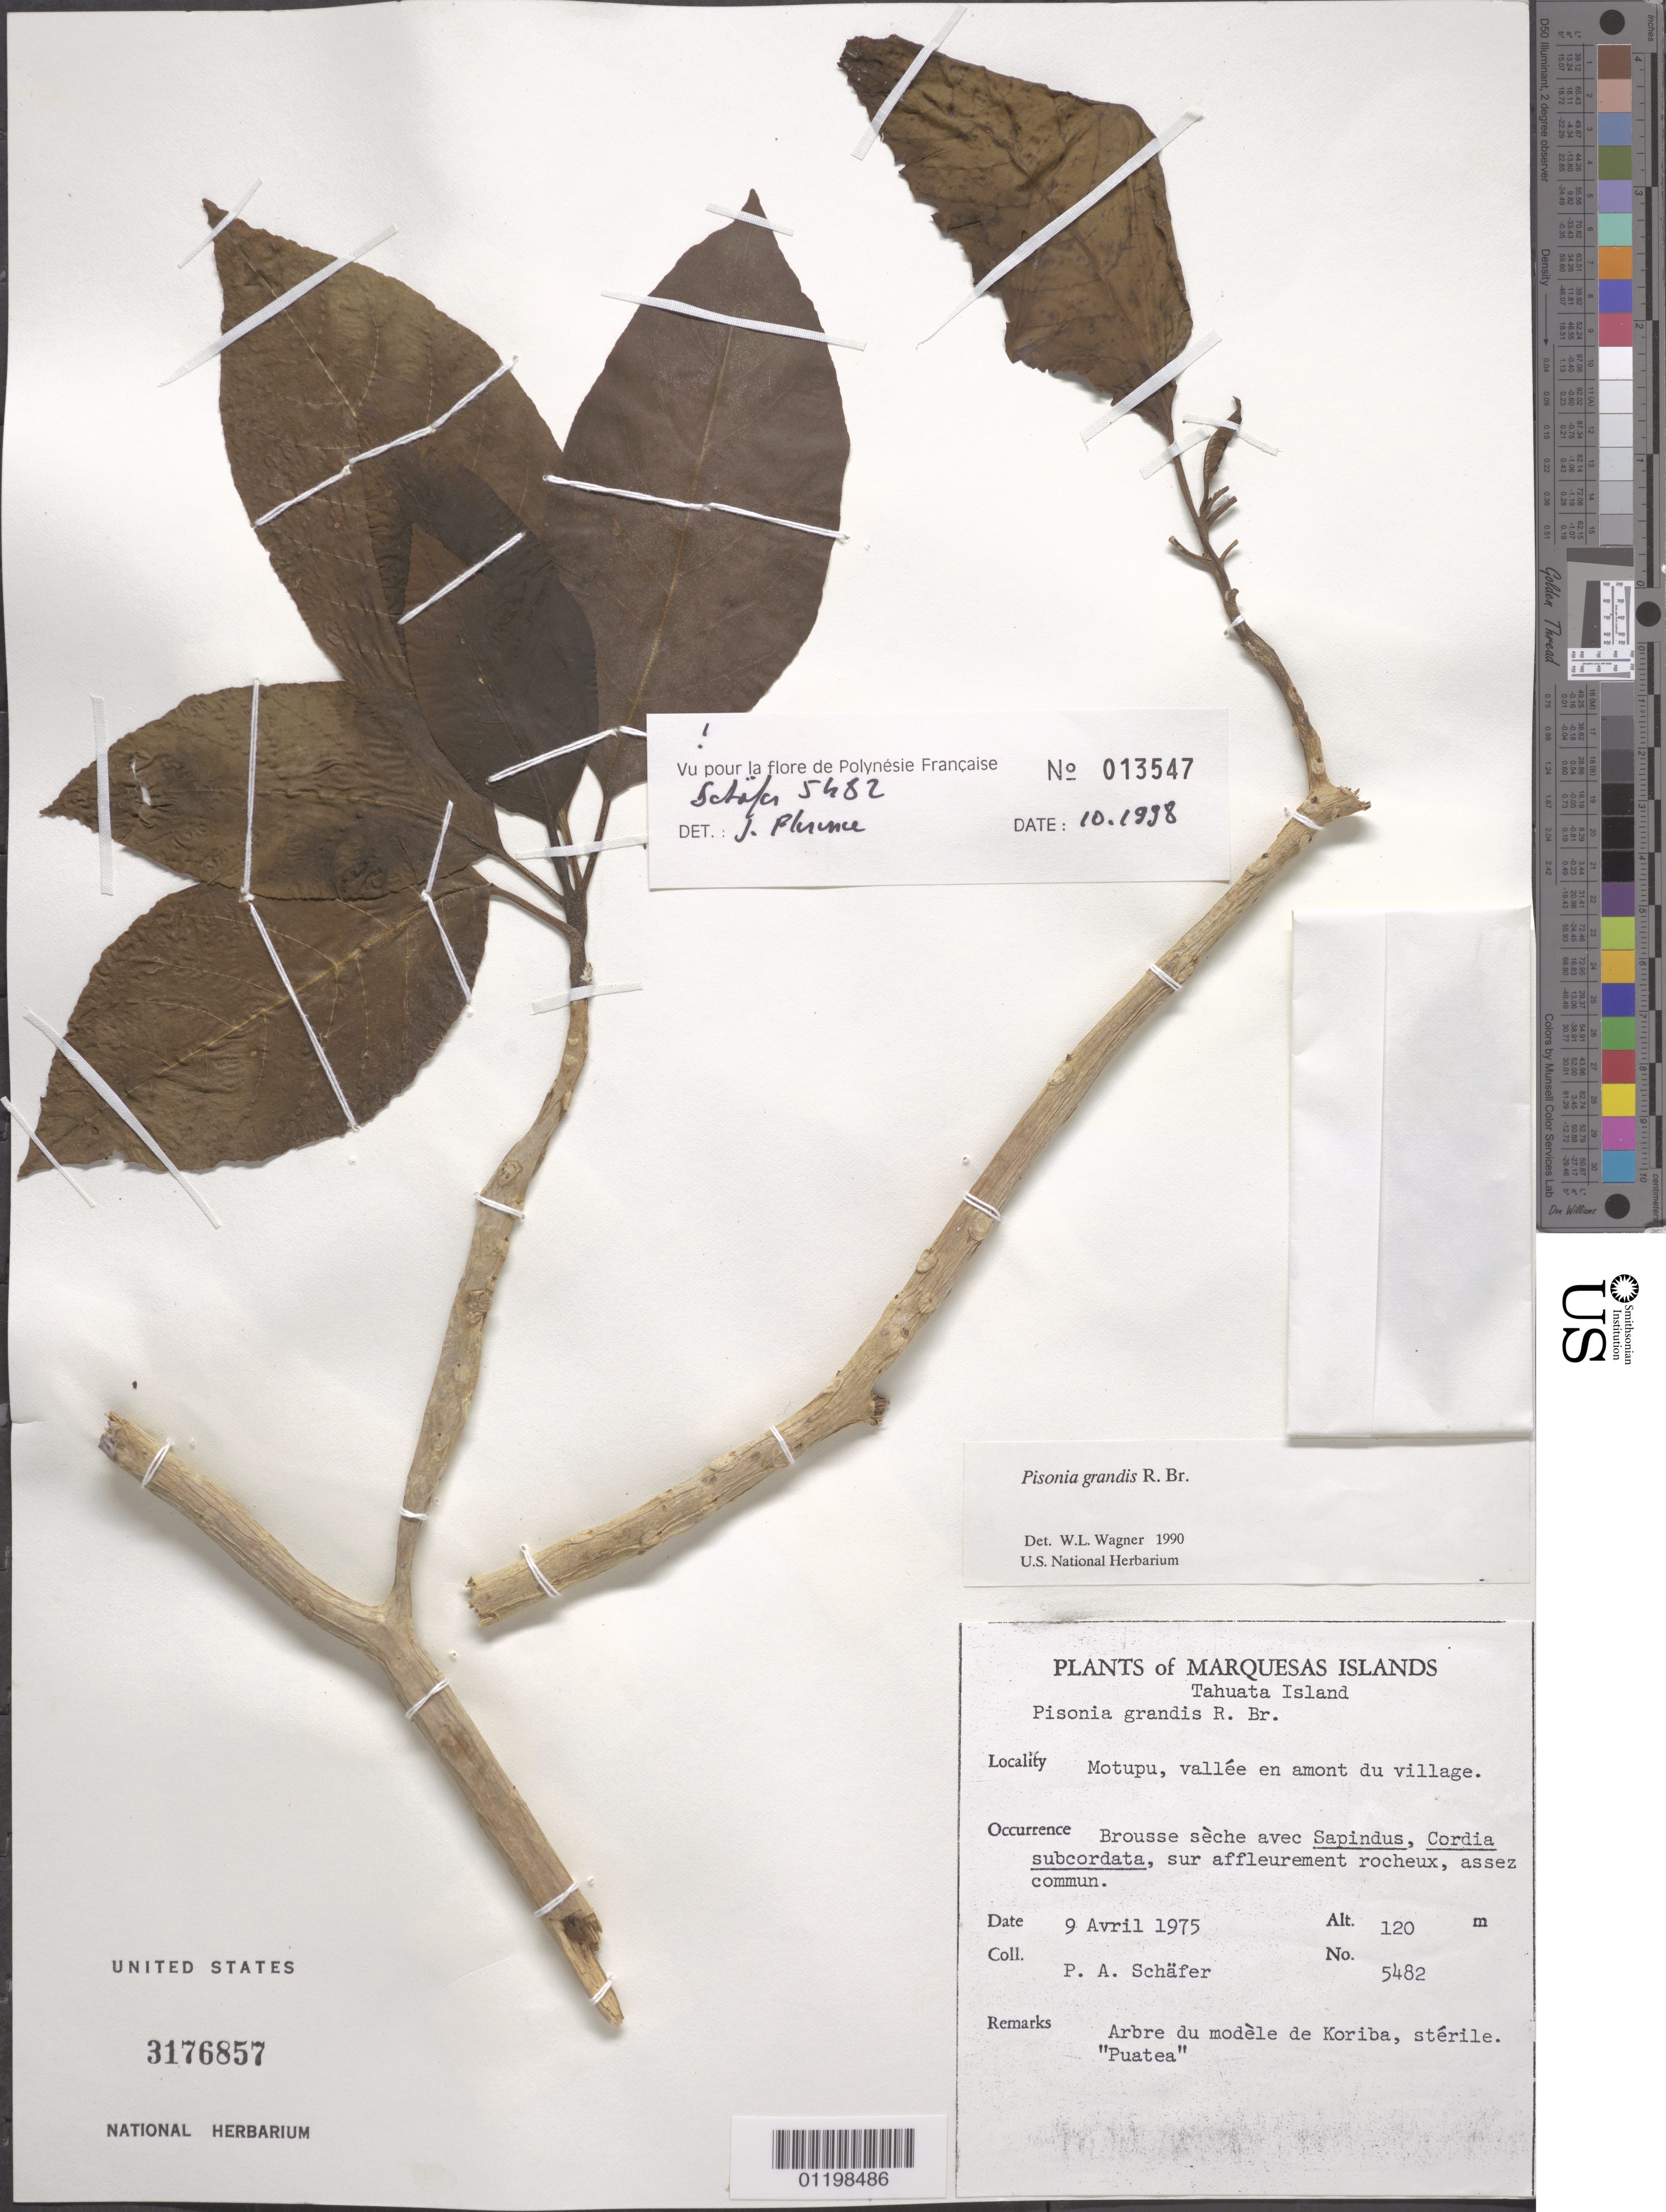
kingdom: Plantae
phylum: Tracheophyta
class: Magnoliopsida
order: Caryophyllales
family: Nyctaginaceae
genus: Pisonia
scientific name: Pisonia grandis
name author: R. Br.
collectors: P. A. Schäfer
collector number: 5482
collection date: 1975-04-09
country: French Polynesia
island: Tahuata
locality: Motupu, vallée en amont du village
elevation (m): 120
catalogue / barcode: US 3176857